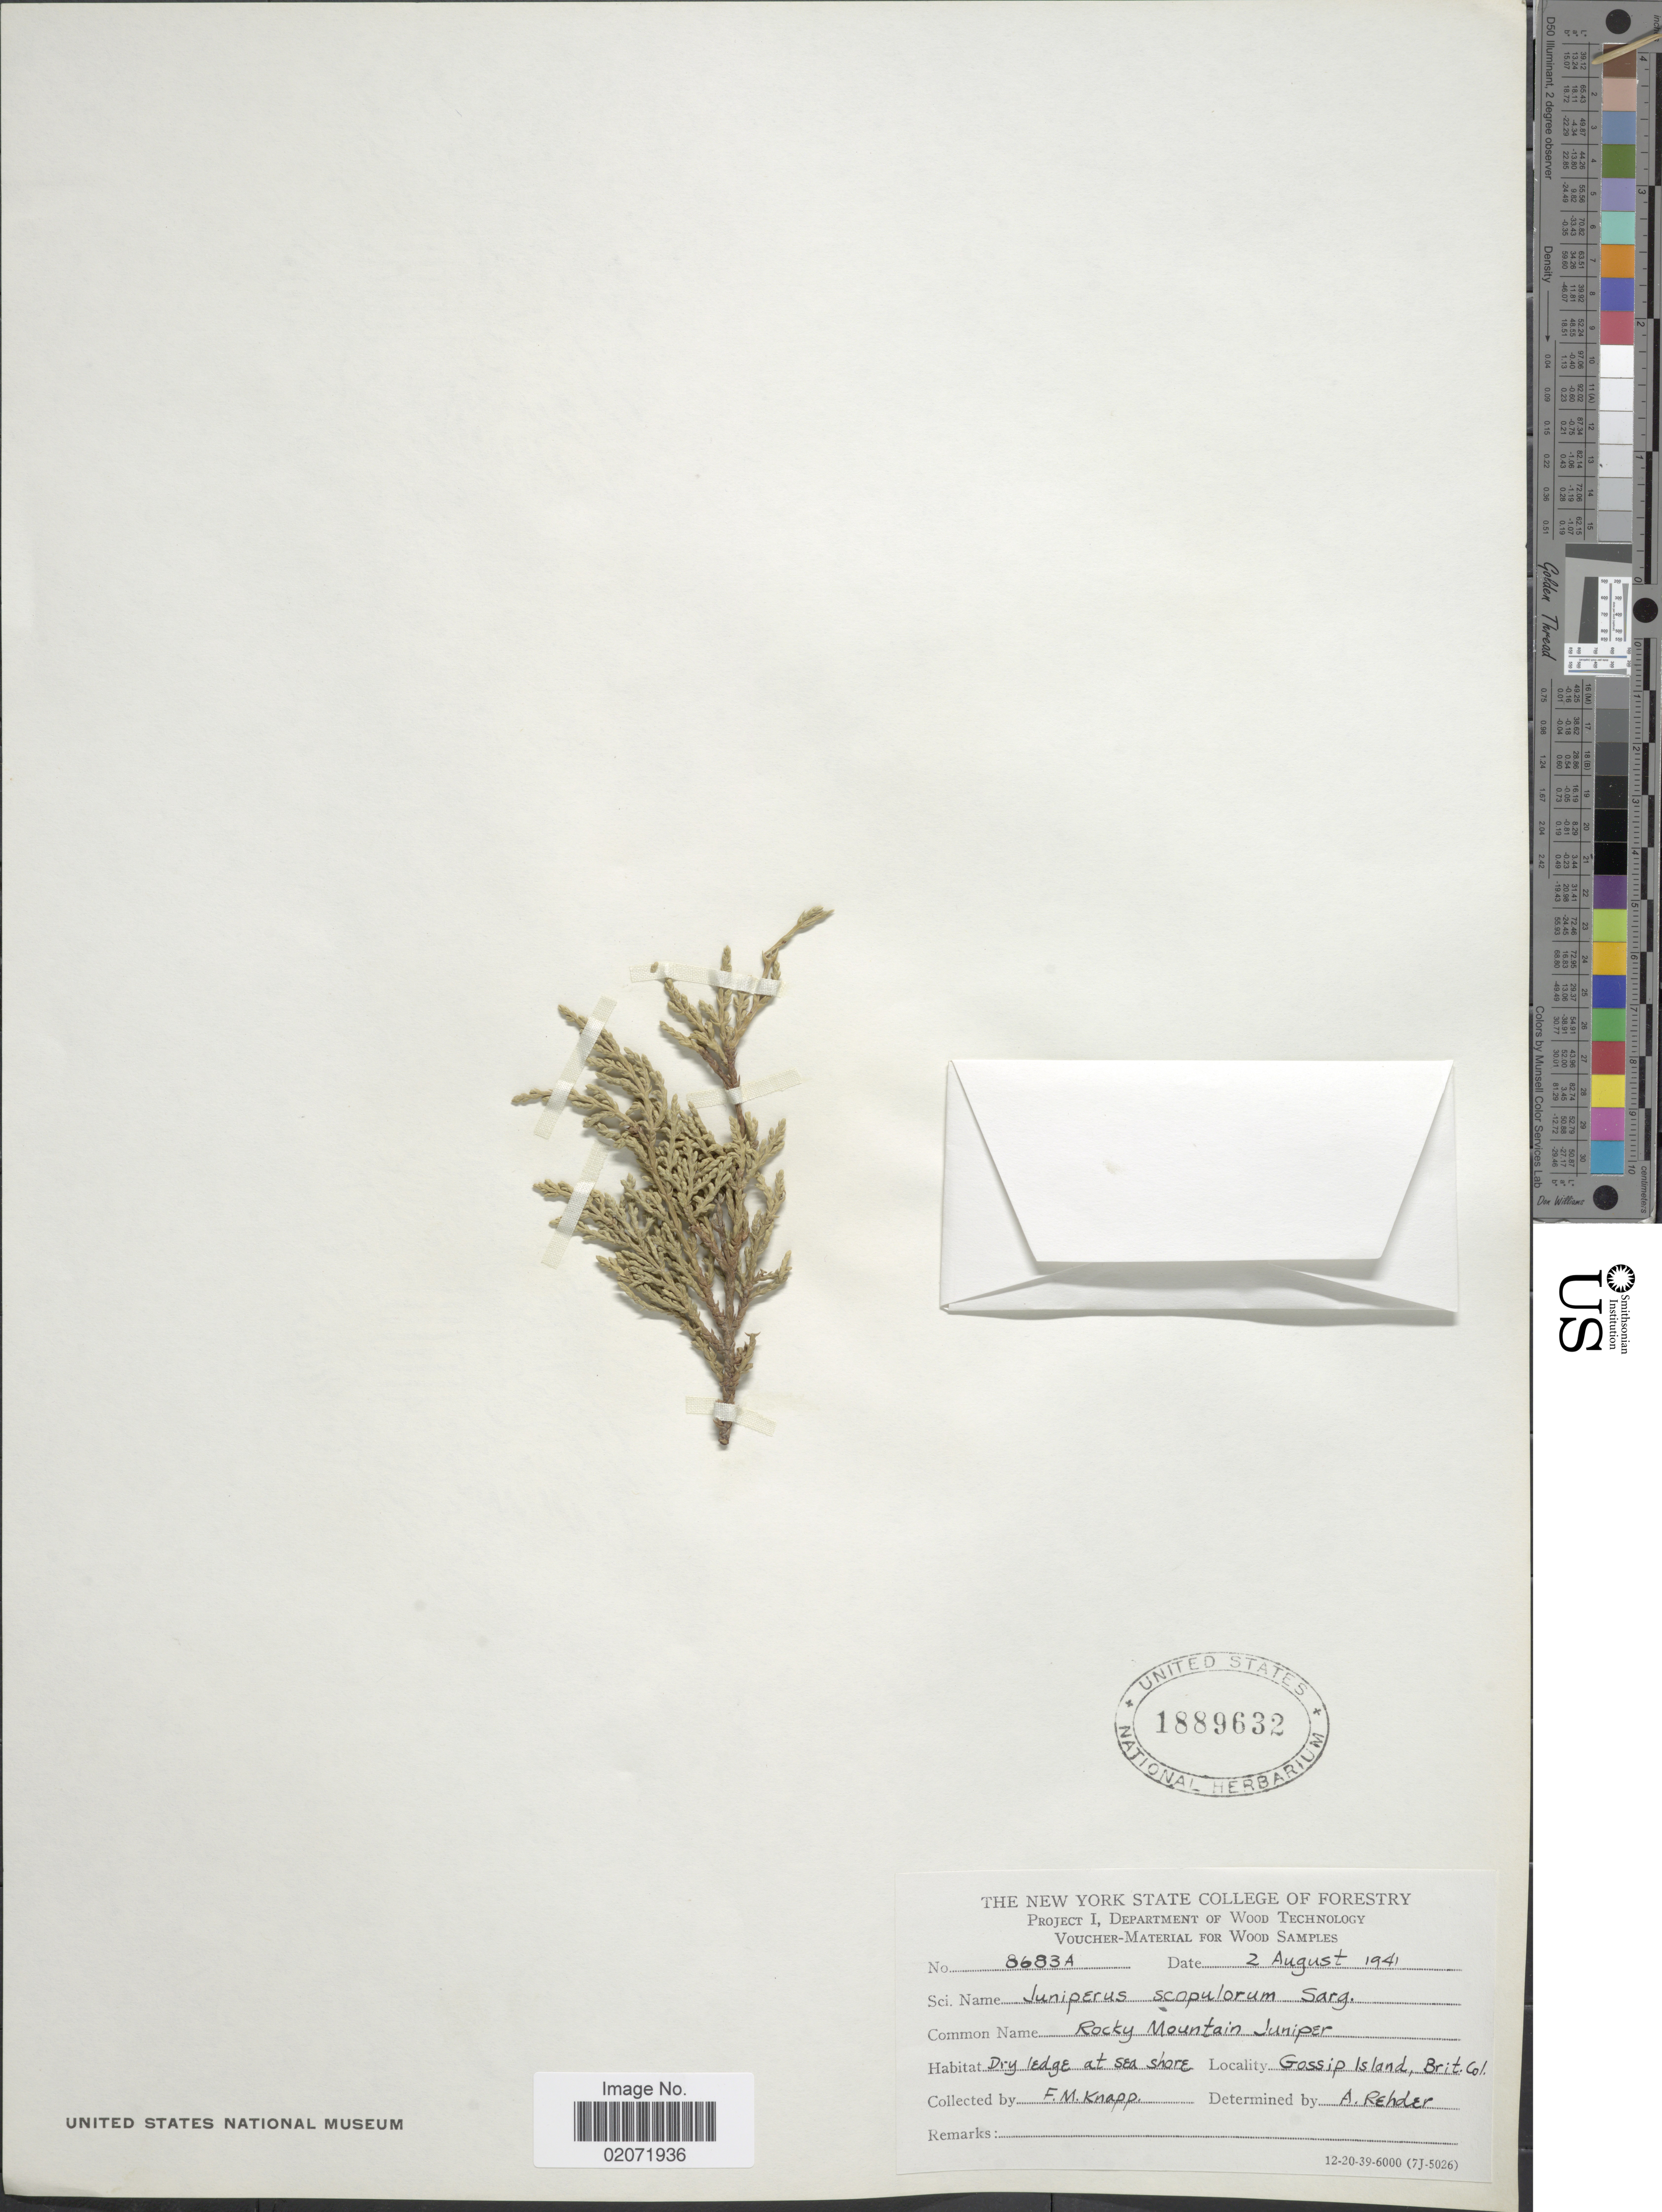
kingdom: Plantae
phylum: Tracheophyta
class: Pinopsida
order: Pinales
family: Cupressaceae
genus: Juniperus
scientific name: Juniperus scopulorum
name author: Sarg.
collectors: F. Knapp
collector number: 8683A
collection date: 1941-08-02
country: Canada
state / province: British Columbia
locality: Rocky Mountain Juniper. Gossip Island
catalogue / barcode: US 1889632